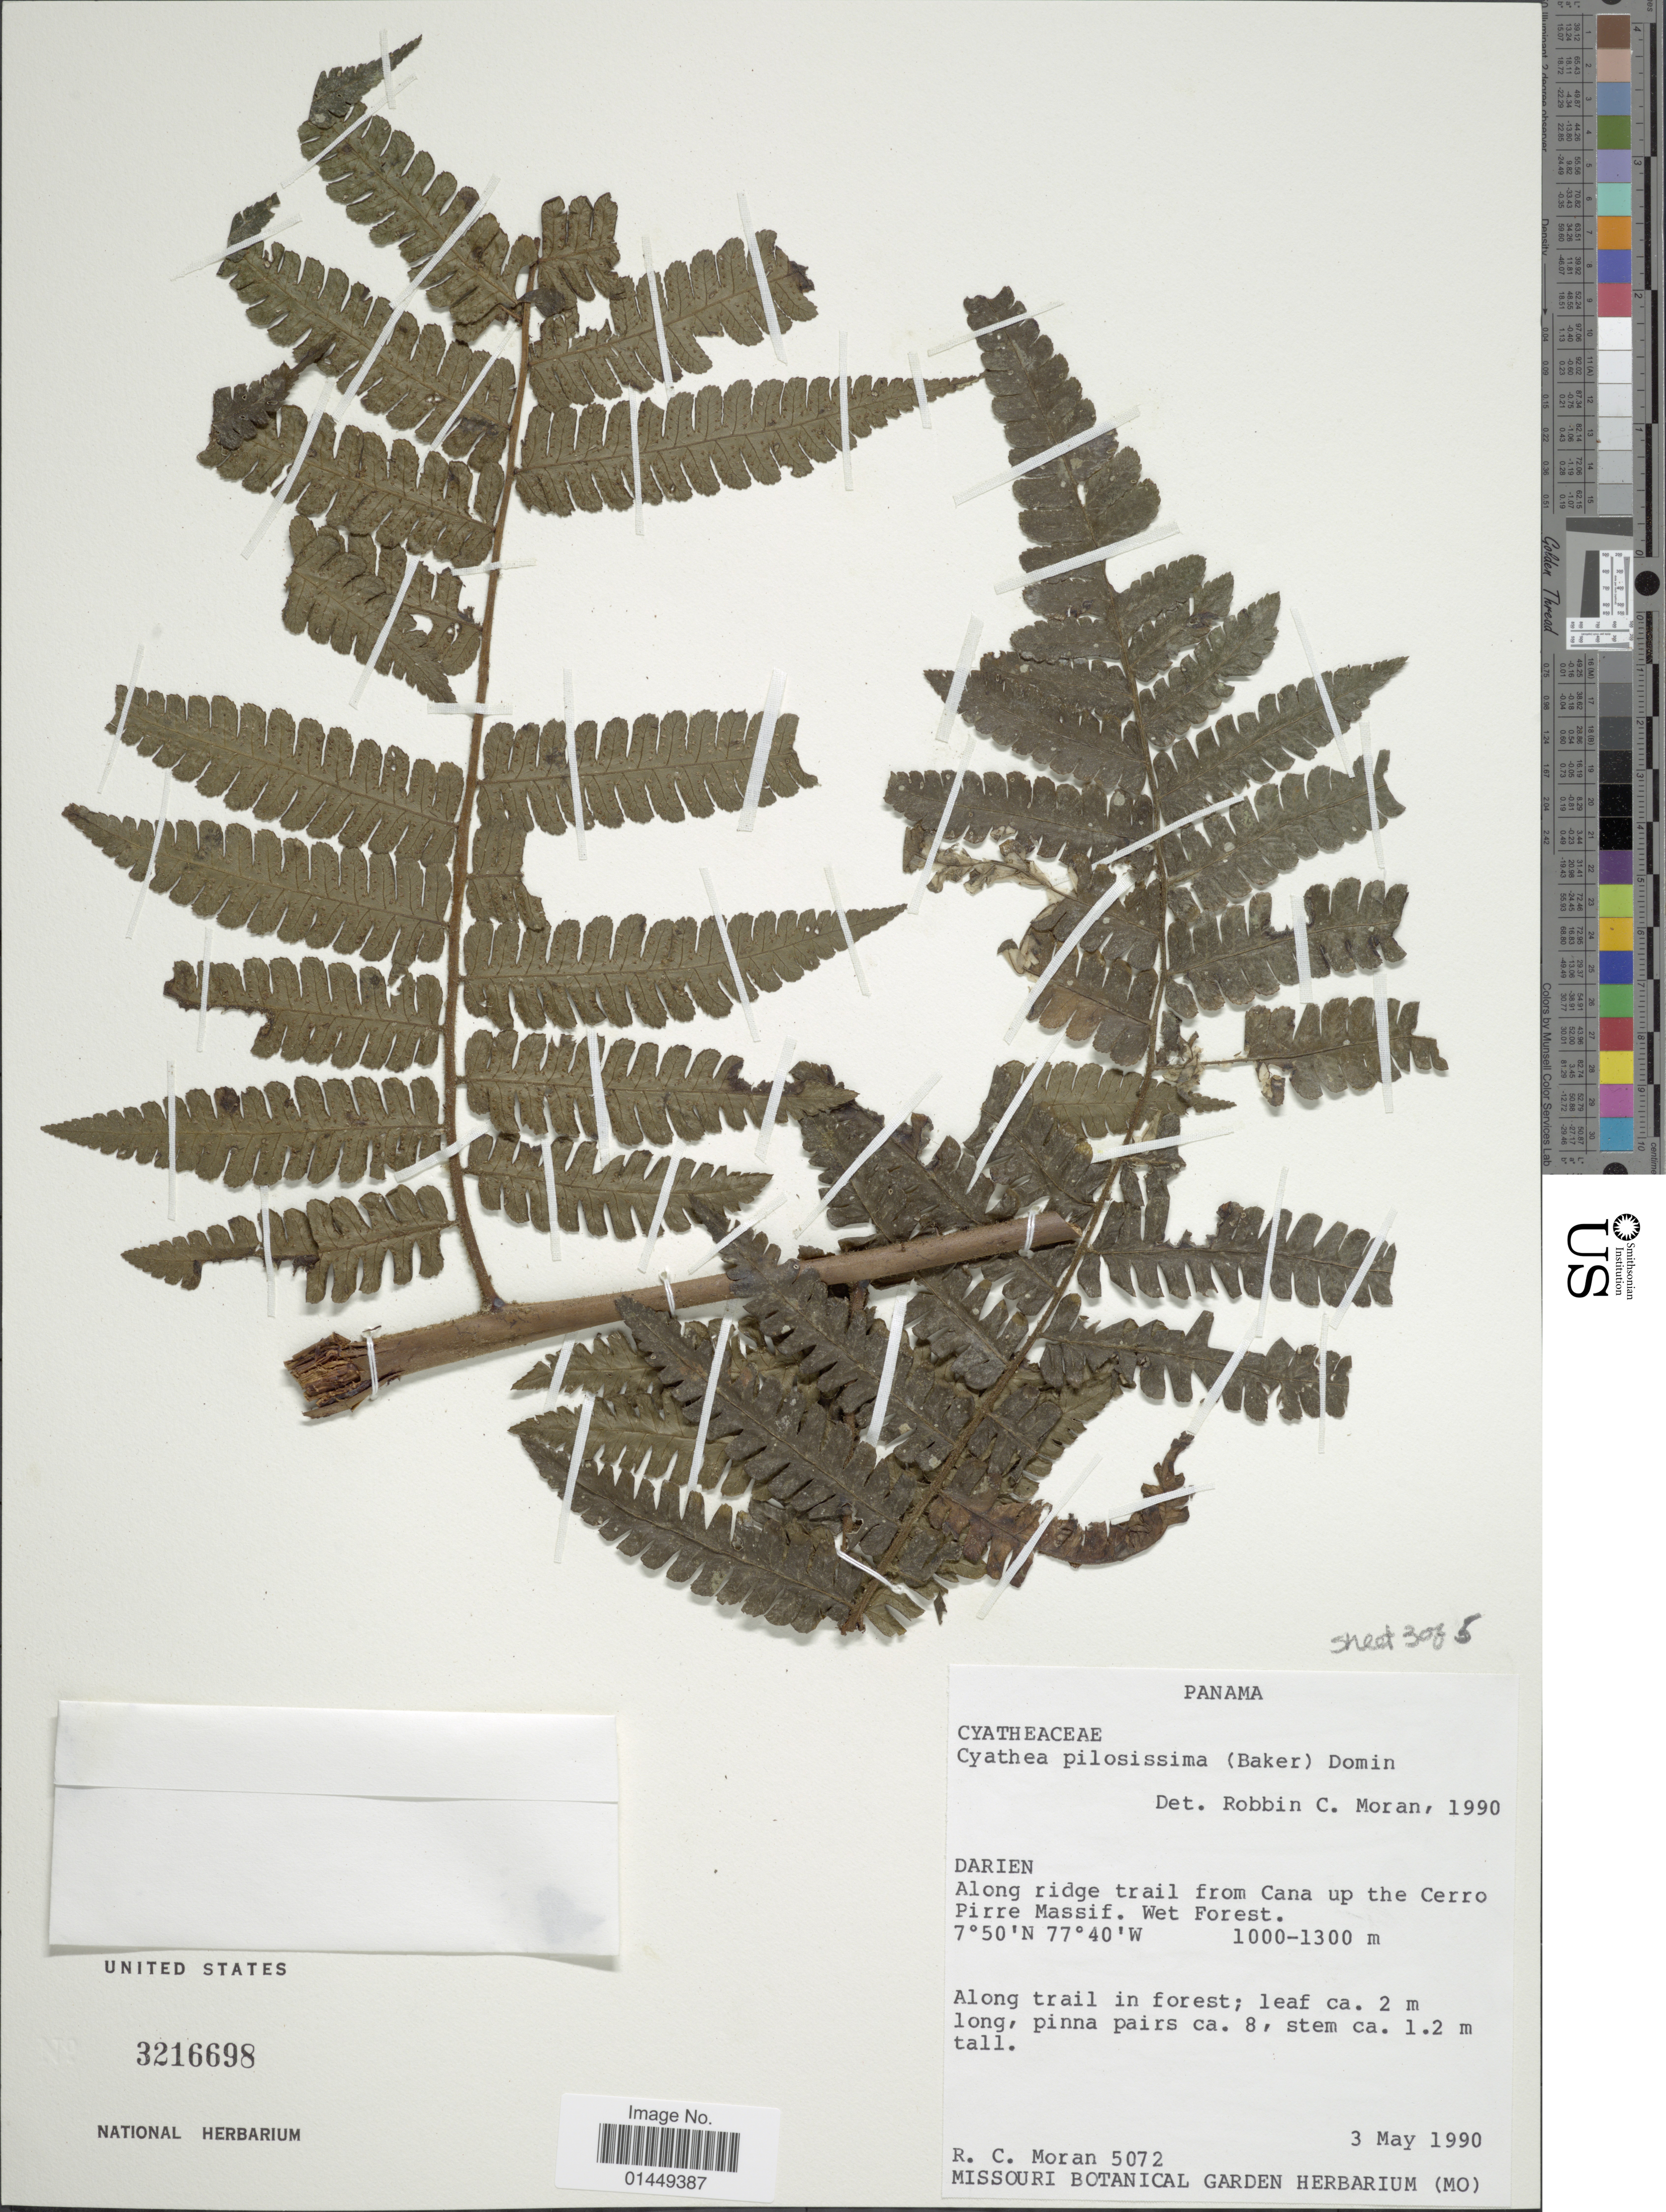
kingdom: Plantae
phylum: Tracheophyta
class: Polypodiopsida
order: Cyatheales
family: Cyatheaceae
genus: Cyathea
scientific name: Cyathea pilosissima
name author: (Baker) Domin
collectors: R. C. Moran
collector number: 5072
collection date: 1990-05-03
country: Panama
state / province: Darién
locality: Darien. Along ridge trail from Cana up to Cerro Pirre Massif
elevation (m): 1000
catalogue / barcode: US 3216698